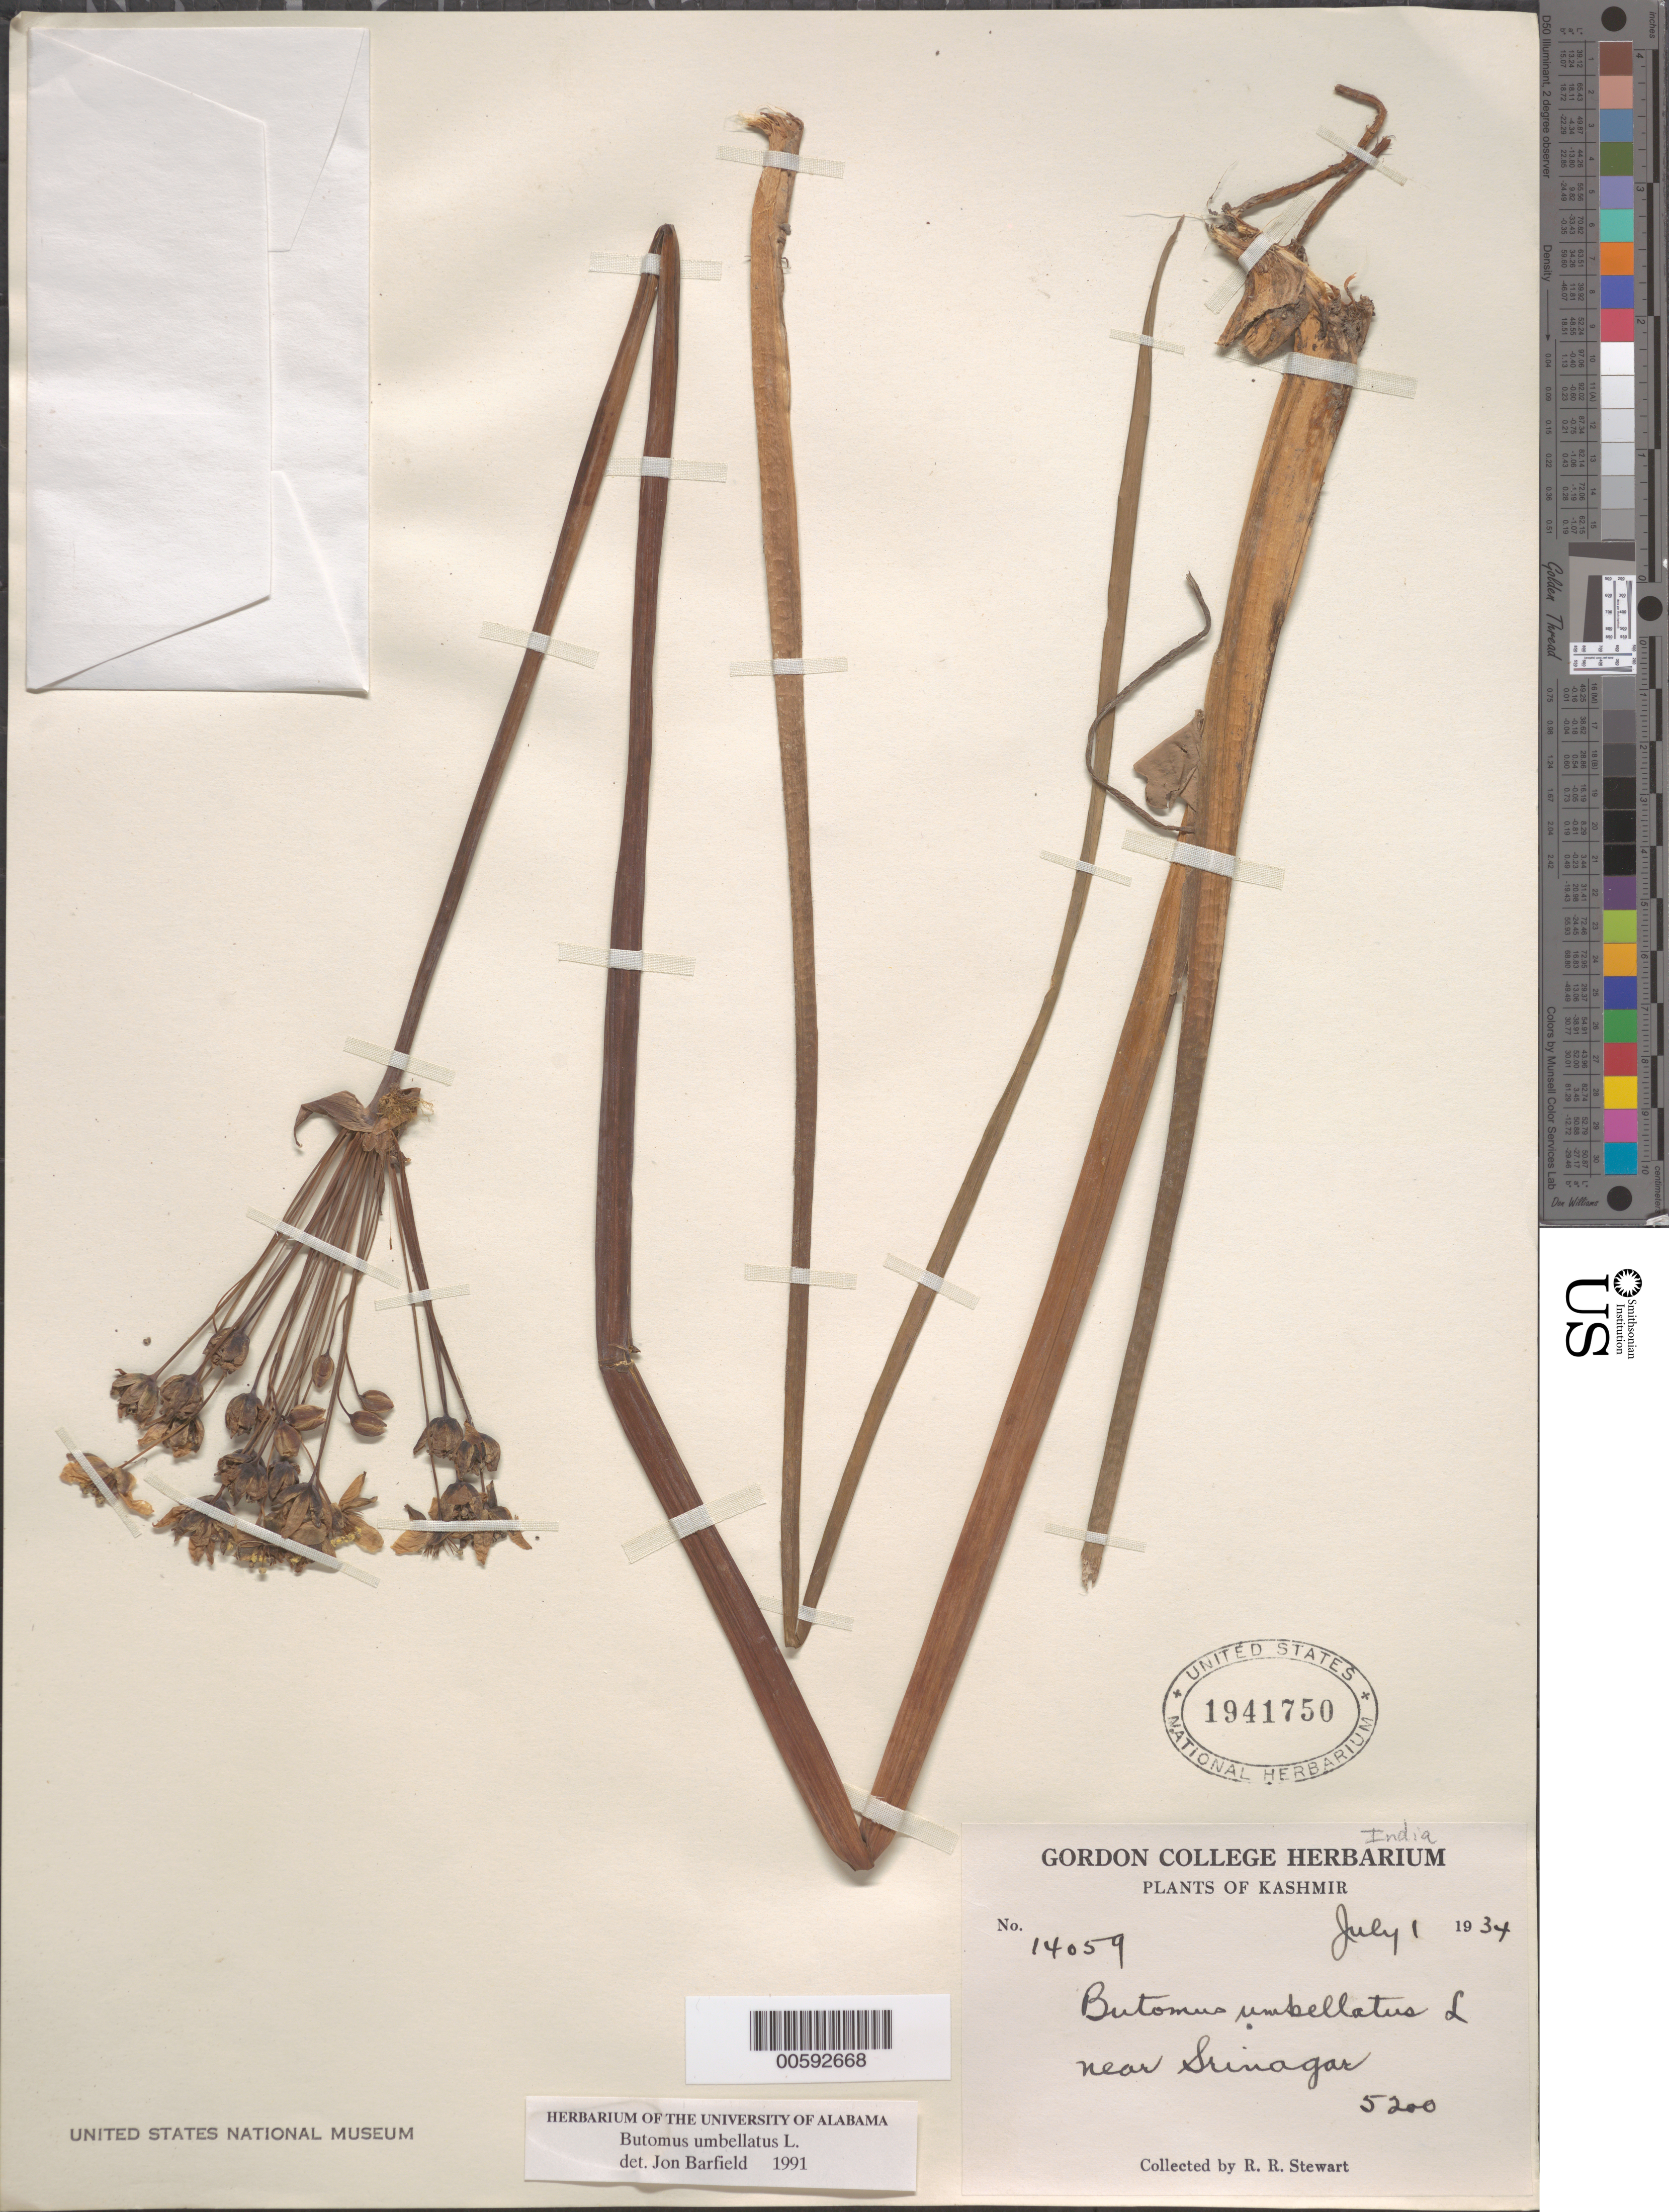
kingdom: Plantae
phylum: Tracheophyta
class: Liliopsida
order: Alismatales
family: Butomaceae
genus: Butomus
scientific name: Butomus umbellatus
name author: L.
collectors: R. R. Stewart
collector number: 14059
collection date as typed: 01 Jul 1934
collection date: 1934-07-01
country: India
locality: Kashmir, Near Srinagar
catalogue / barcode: US 1941750